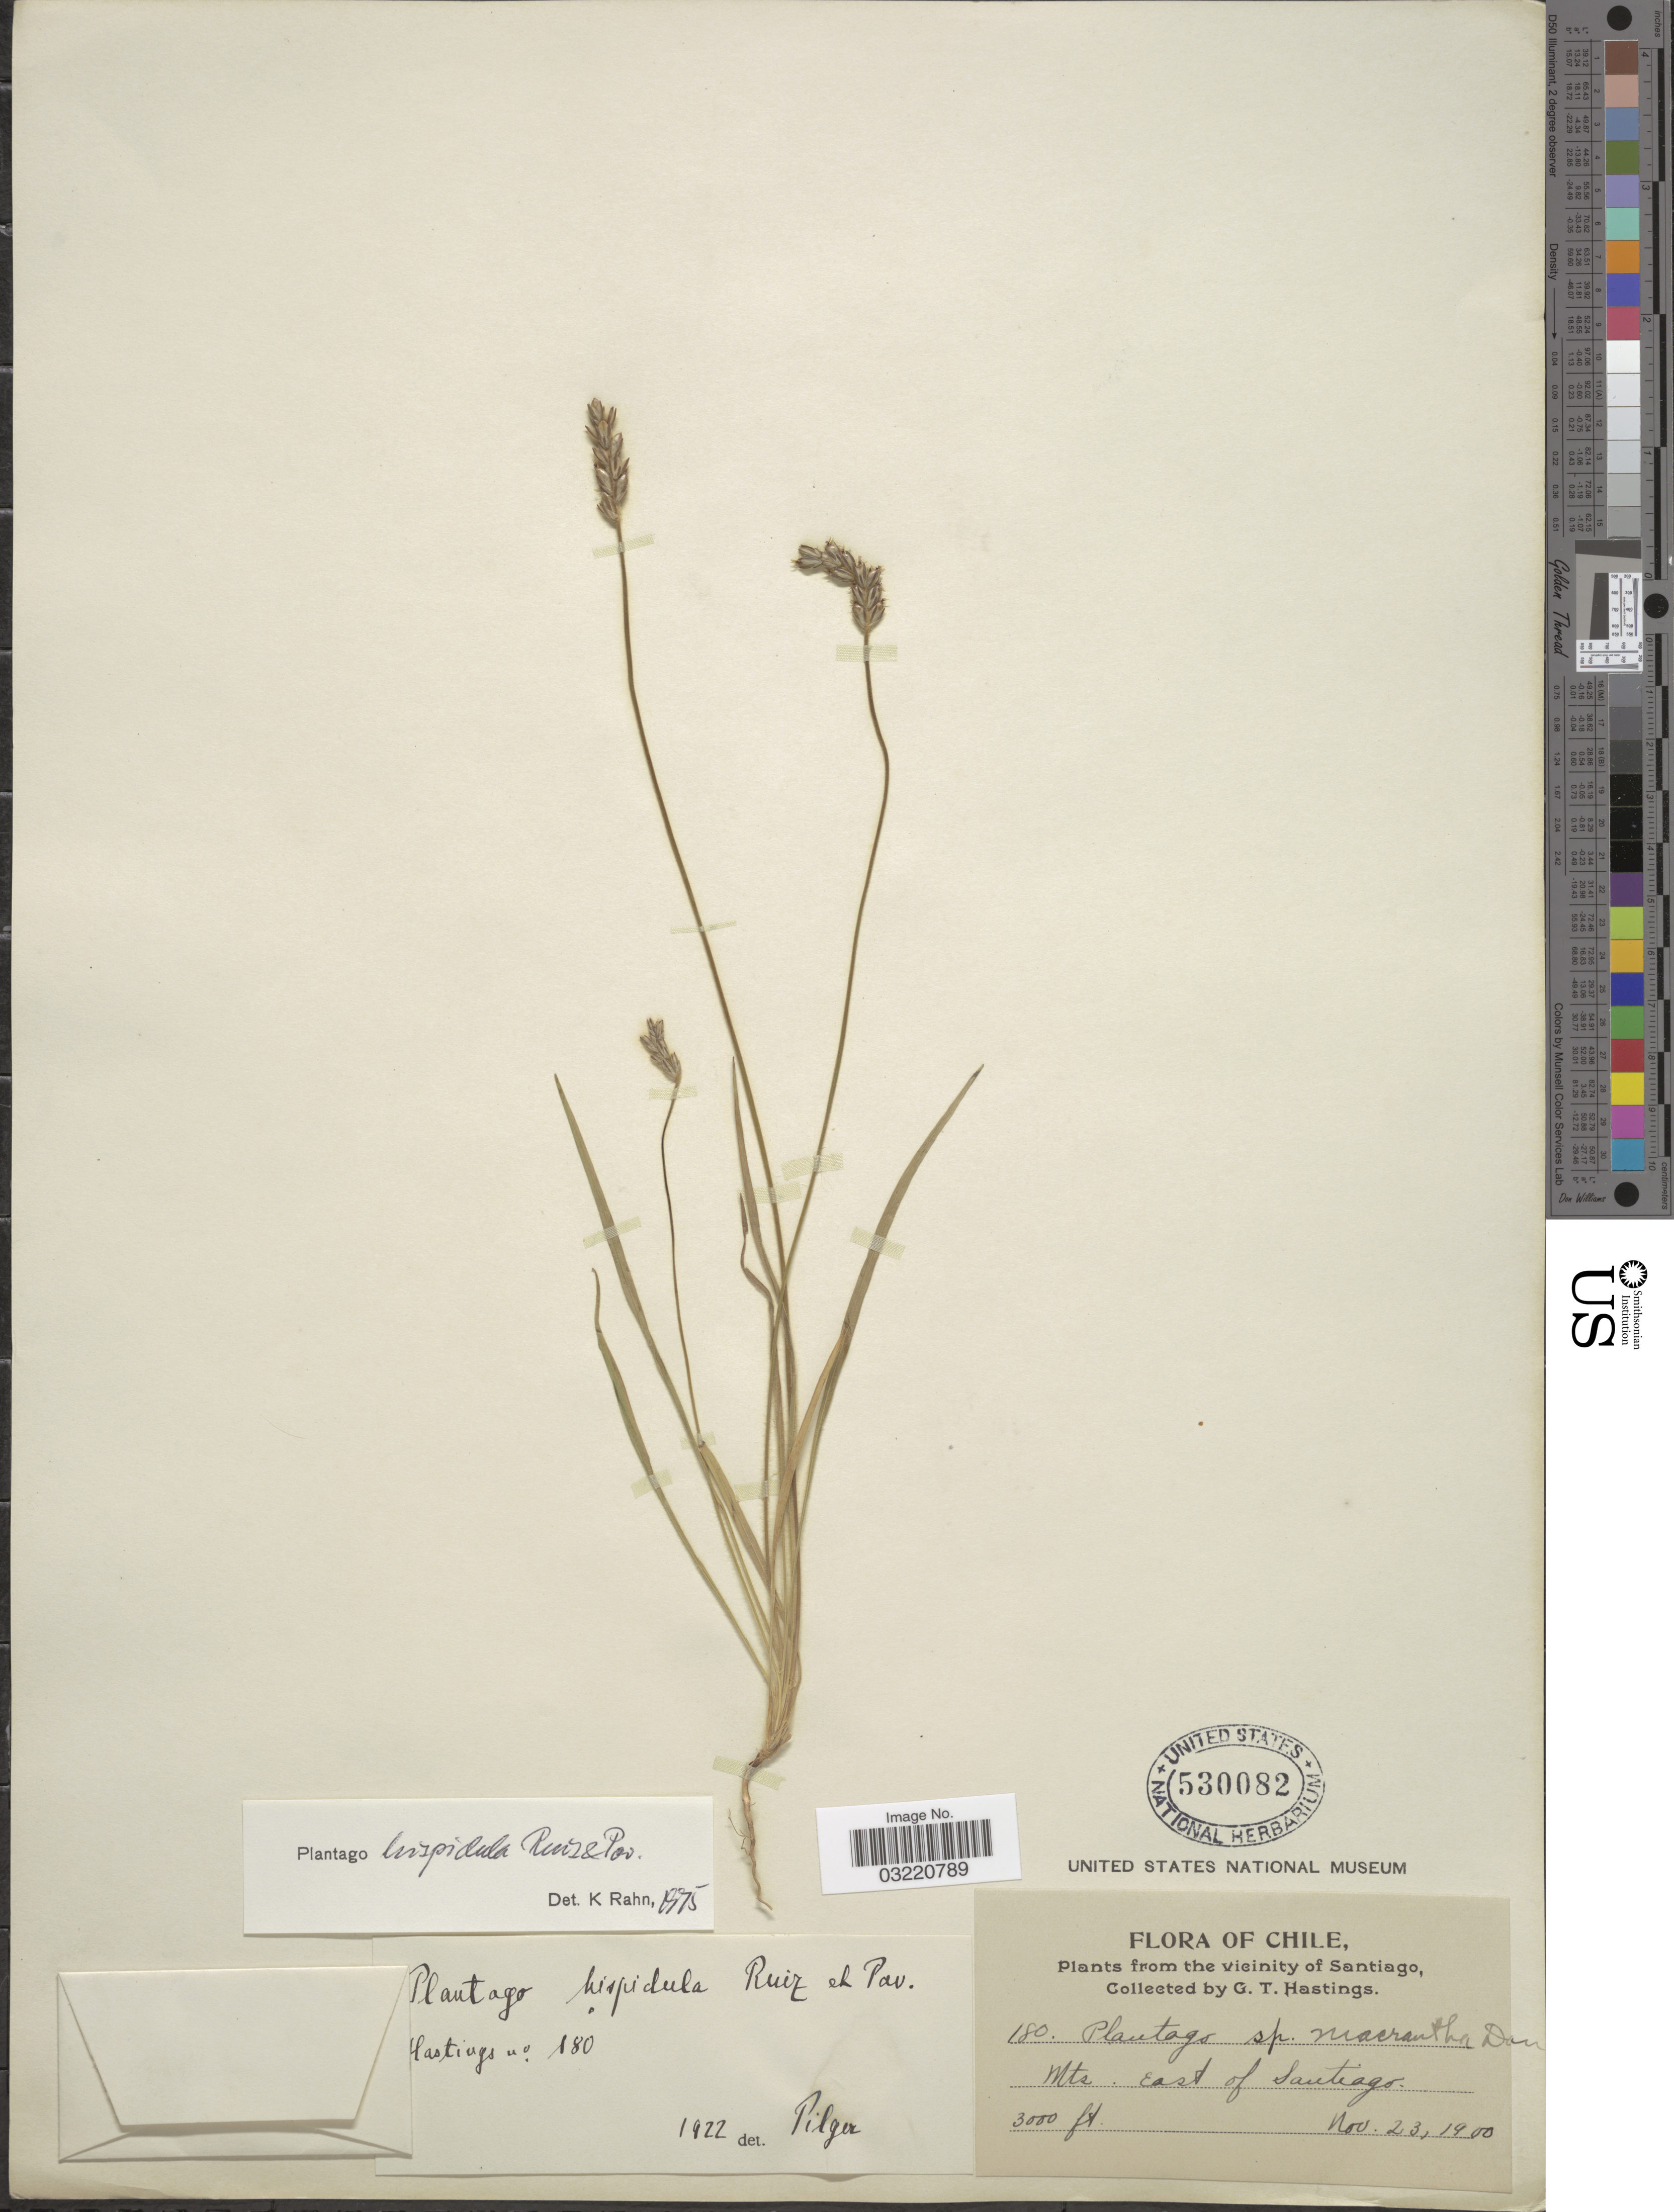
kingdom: Plantae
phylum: Tracheophyta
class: Magnoliopsida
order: Lamiales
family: Plantaginaceae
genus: Plantago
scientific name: Plantago hispidula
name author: Ruiz & Pav.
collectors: G. Hastings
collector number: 180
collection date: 1900-11-23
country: Chile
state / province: Región Metropolitana (RM)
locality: The vicinity of Santiago, Mts. East of Santiago.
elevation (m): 914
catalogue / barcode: US 530082